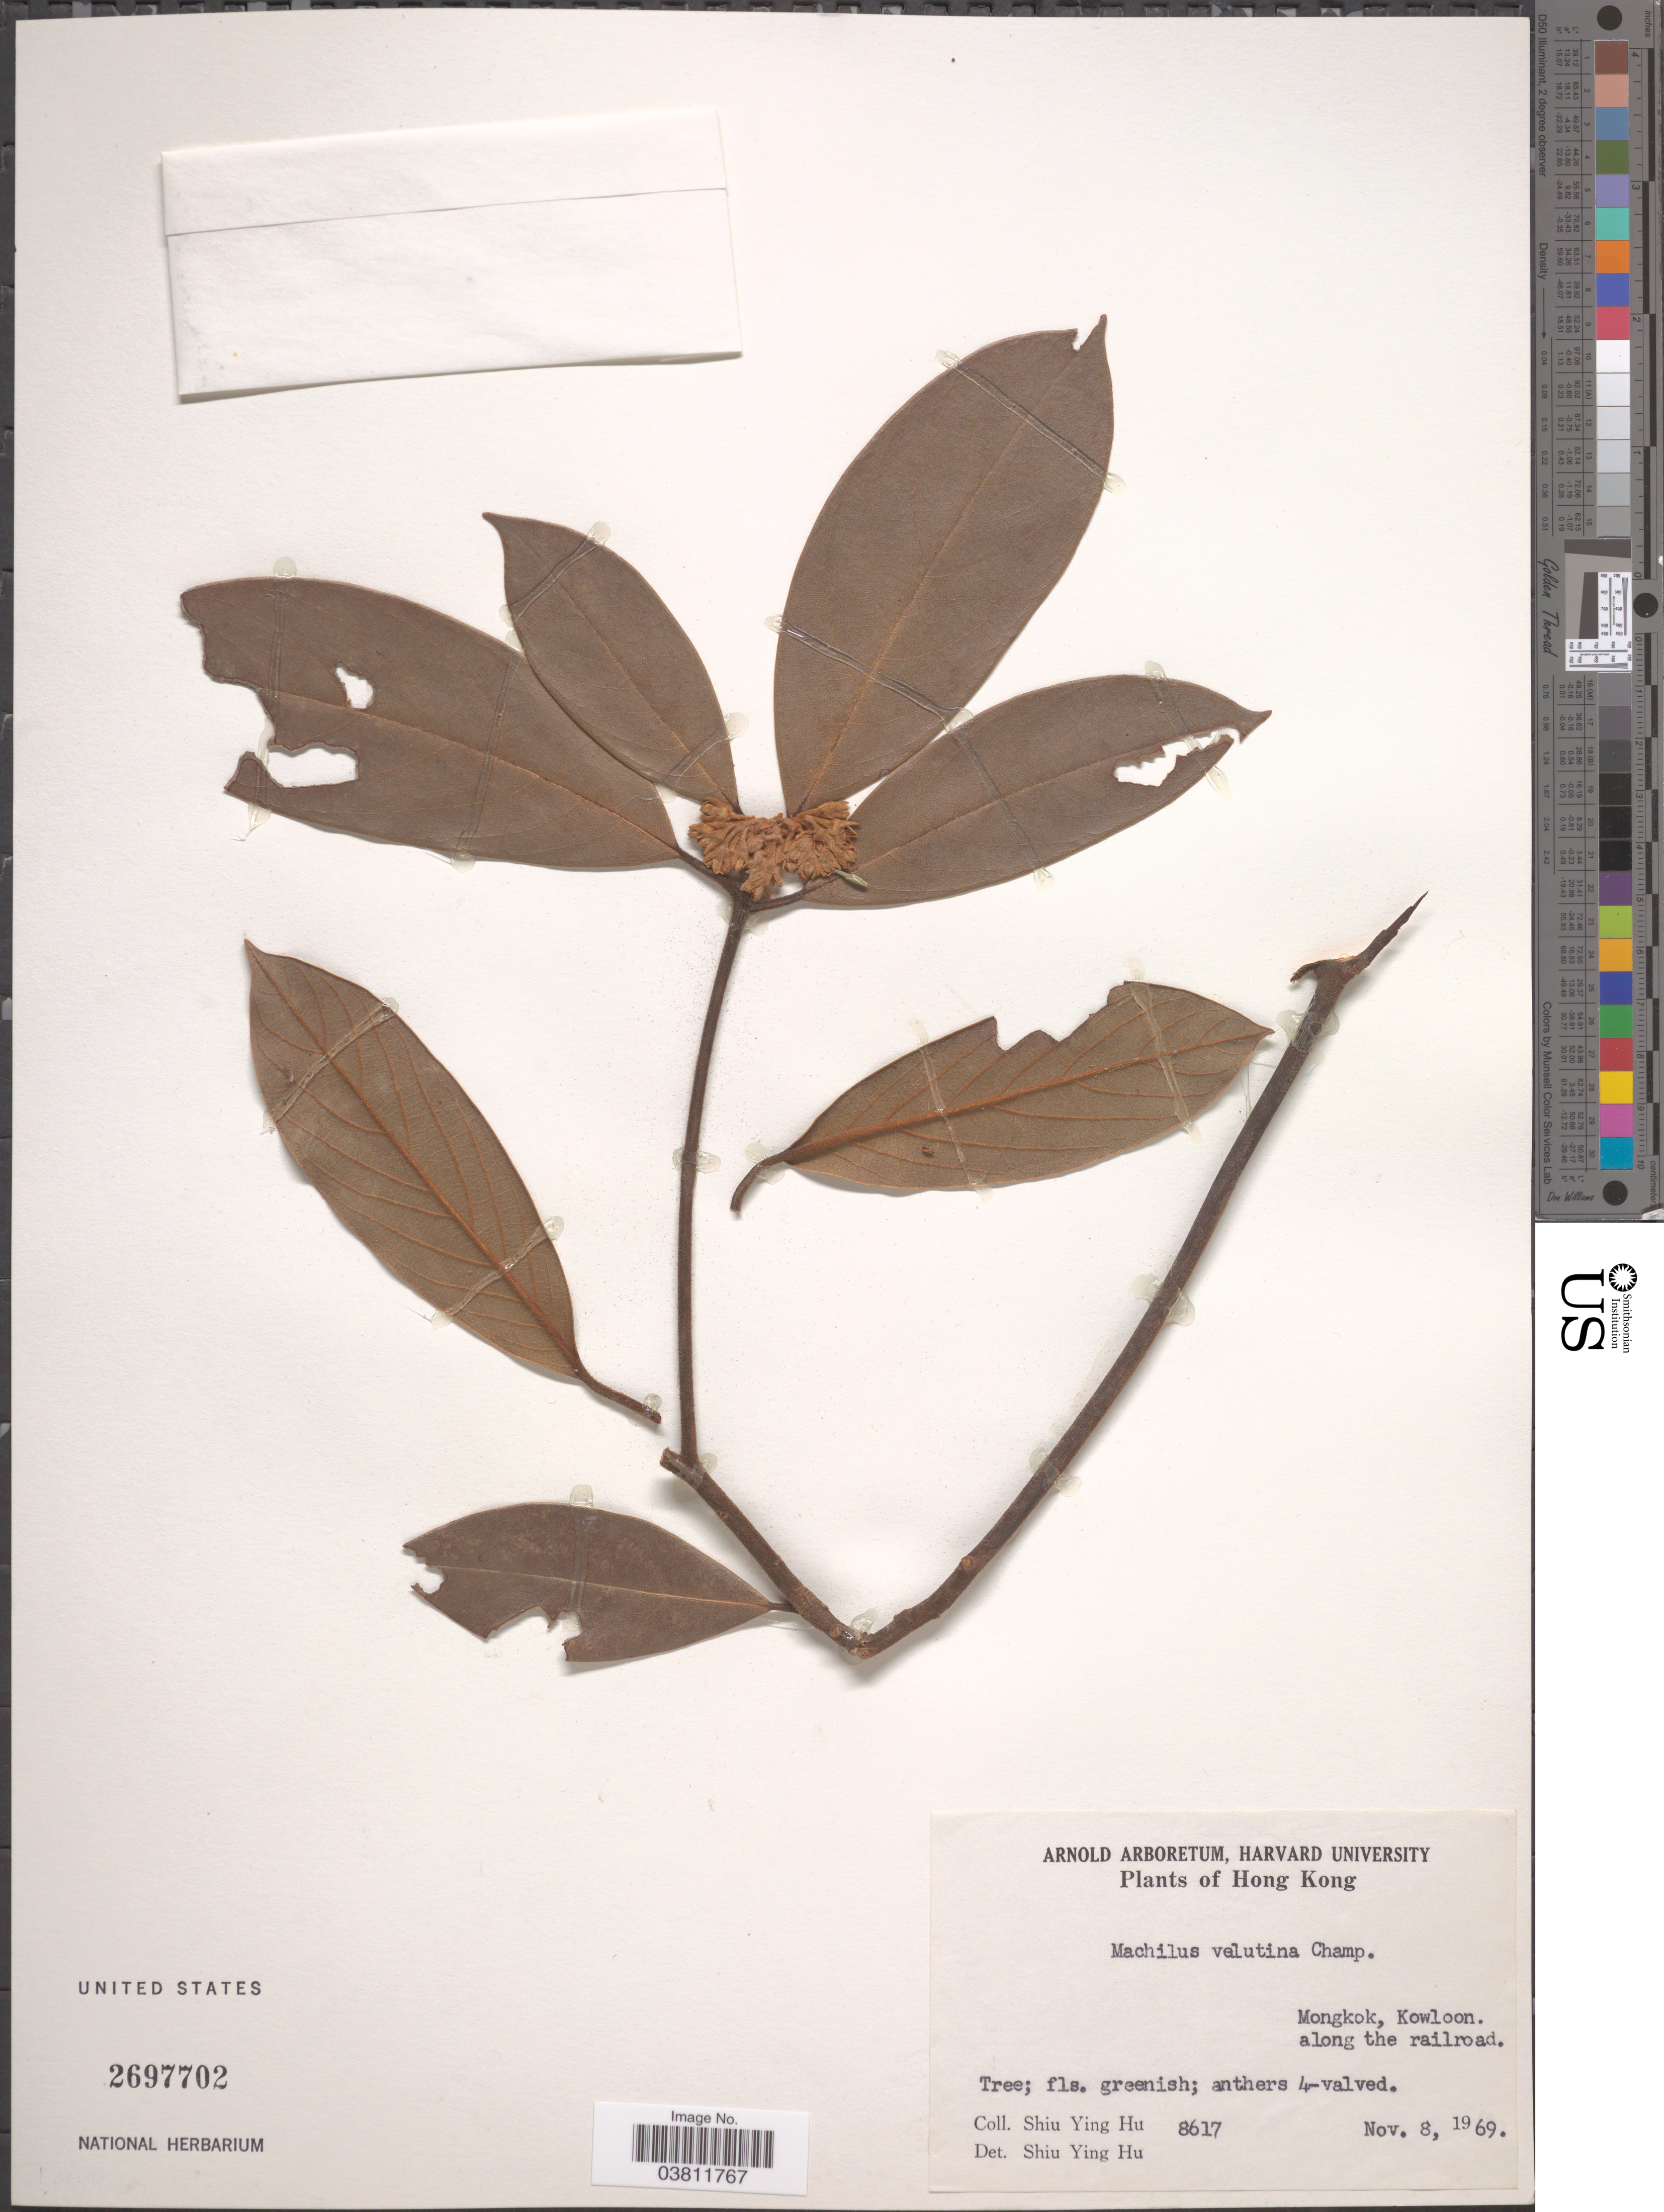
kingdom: Plantae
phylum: Tracheophyta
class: Magnoliopsida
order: Laurales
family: Lauraceae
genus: Machilus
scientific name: Machilus velutina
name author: Champ. ex Benth.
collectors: S. Y. Hu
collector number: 8617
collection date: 1969-11-08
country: China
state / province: Hong Kong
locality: Mongkok, Kowloon. Along the railroad.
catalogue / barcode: US 2697702